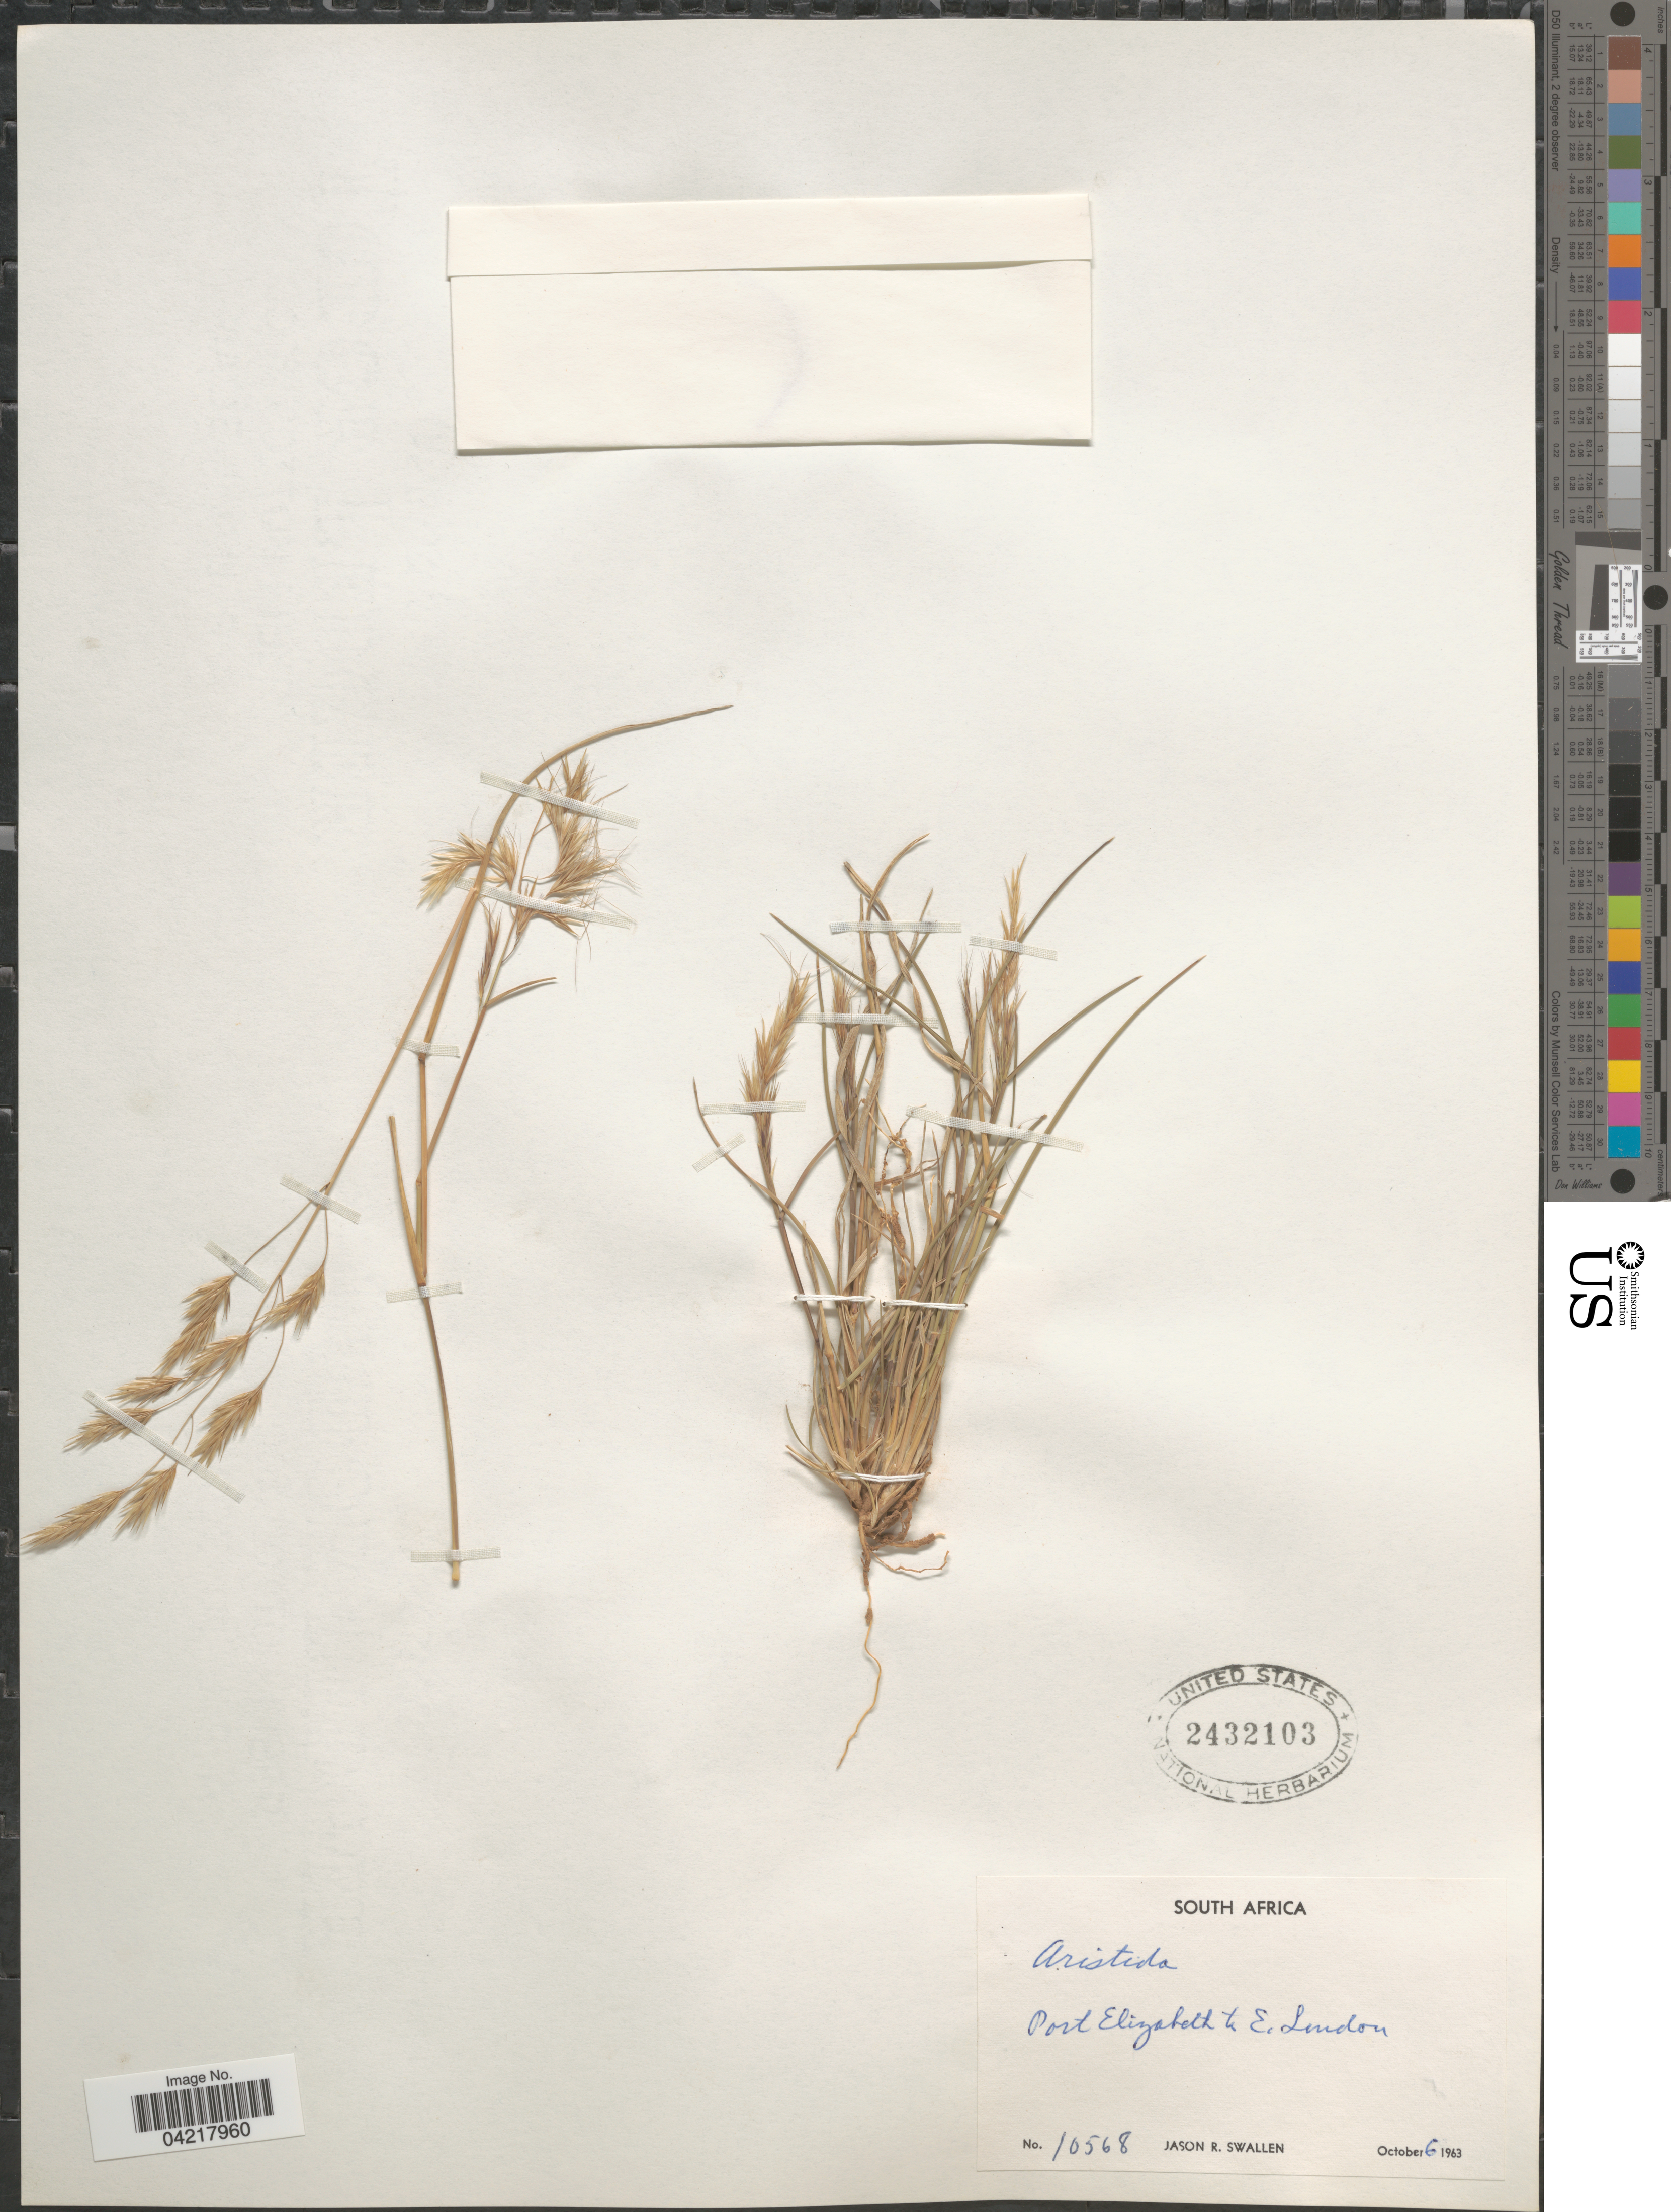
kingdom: Plantae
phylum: Tracheophyta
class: Liliopsida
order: Poales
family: Poaceae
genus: Aristida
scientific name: Aristida sp.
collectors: J. R. Swallen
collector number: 10568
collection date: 1963-10-06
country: South Africa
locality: Port Elizabeth to E. Landon [interpreted].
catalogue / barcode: US 2432103